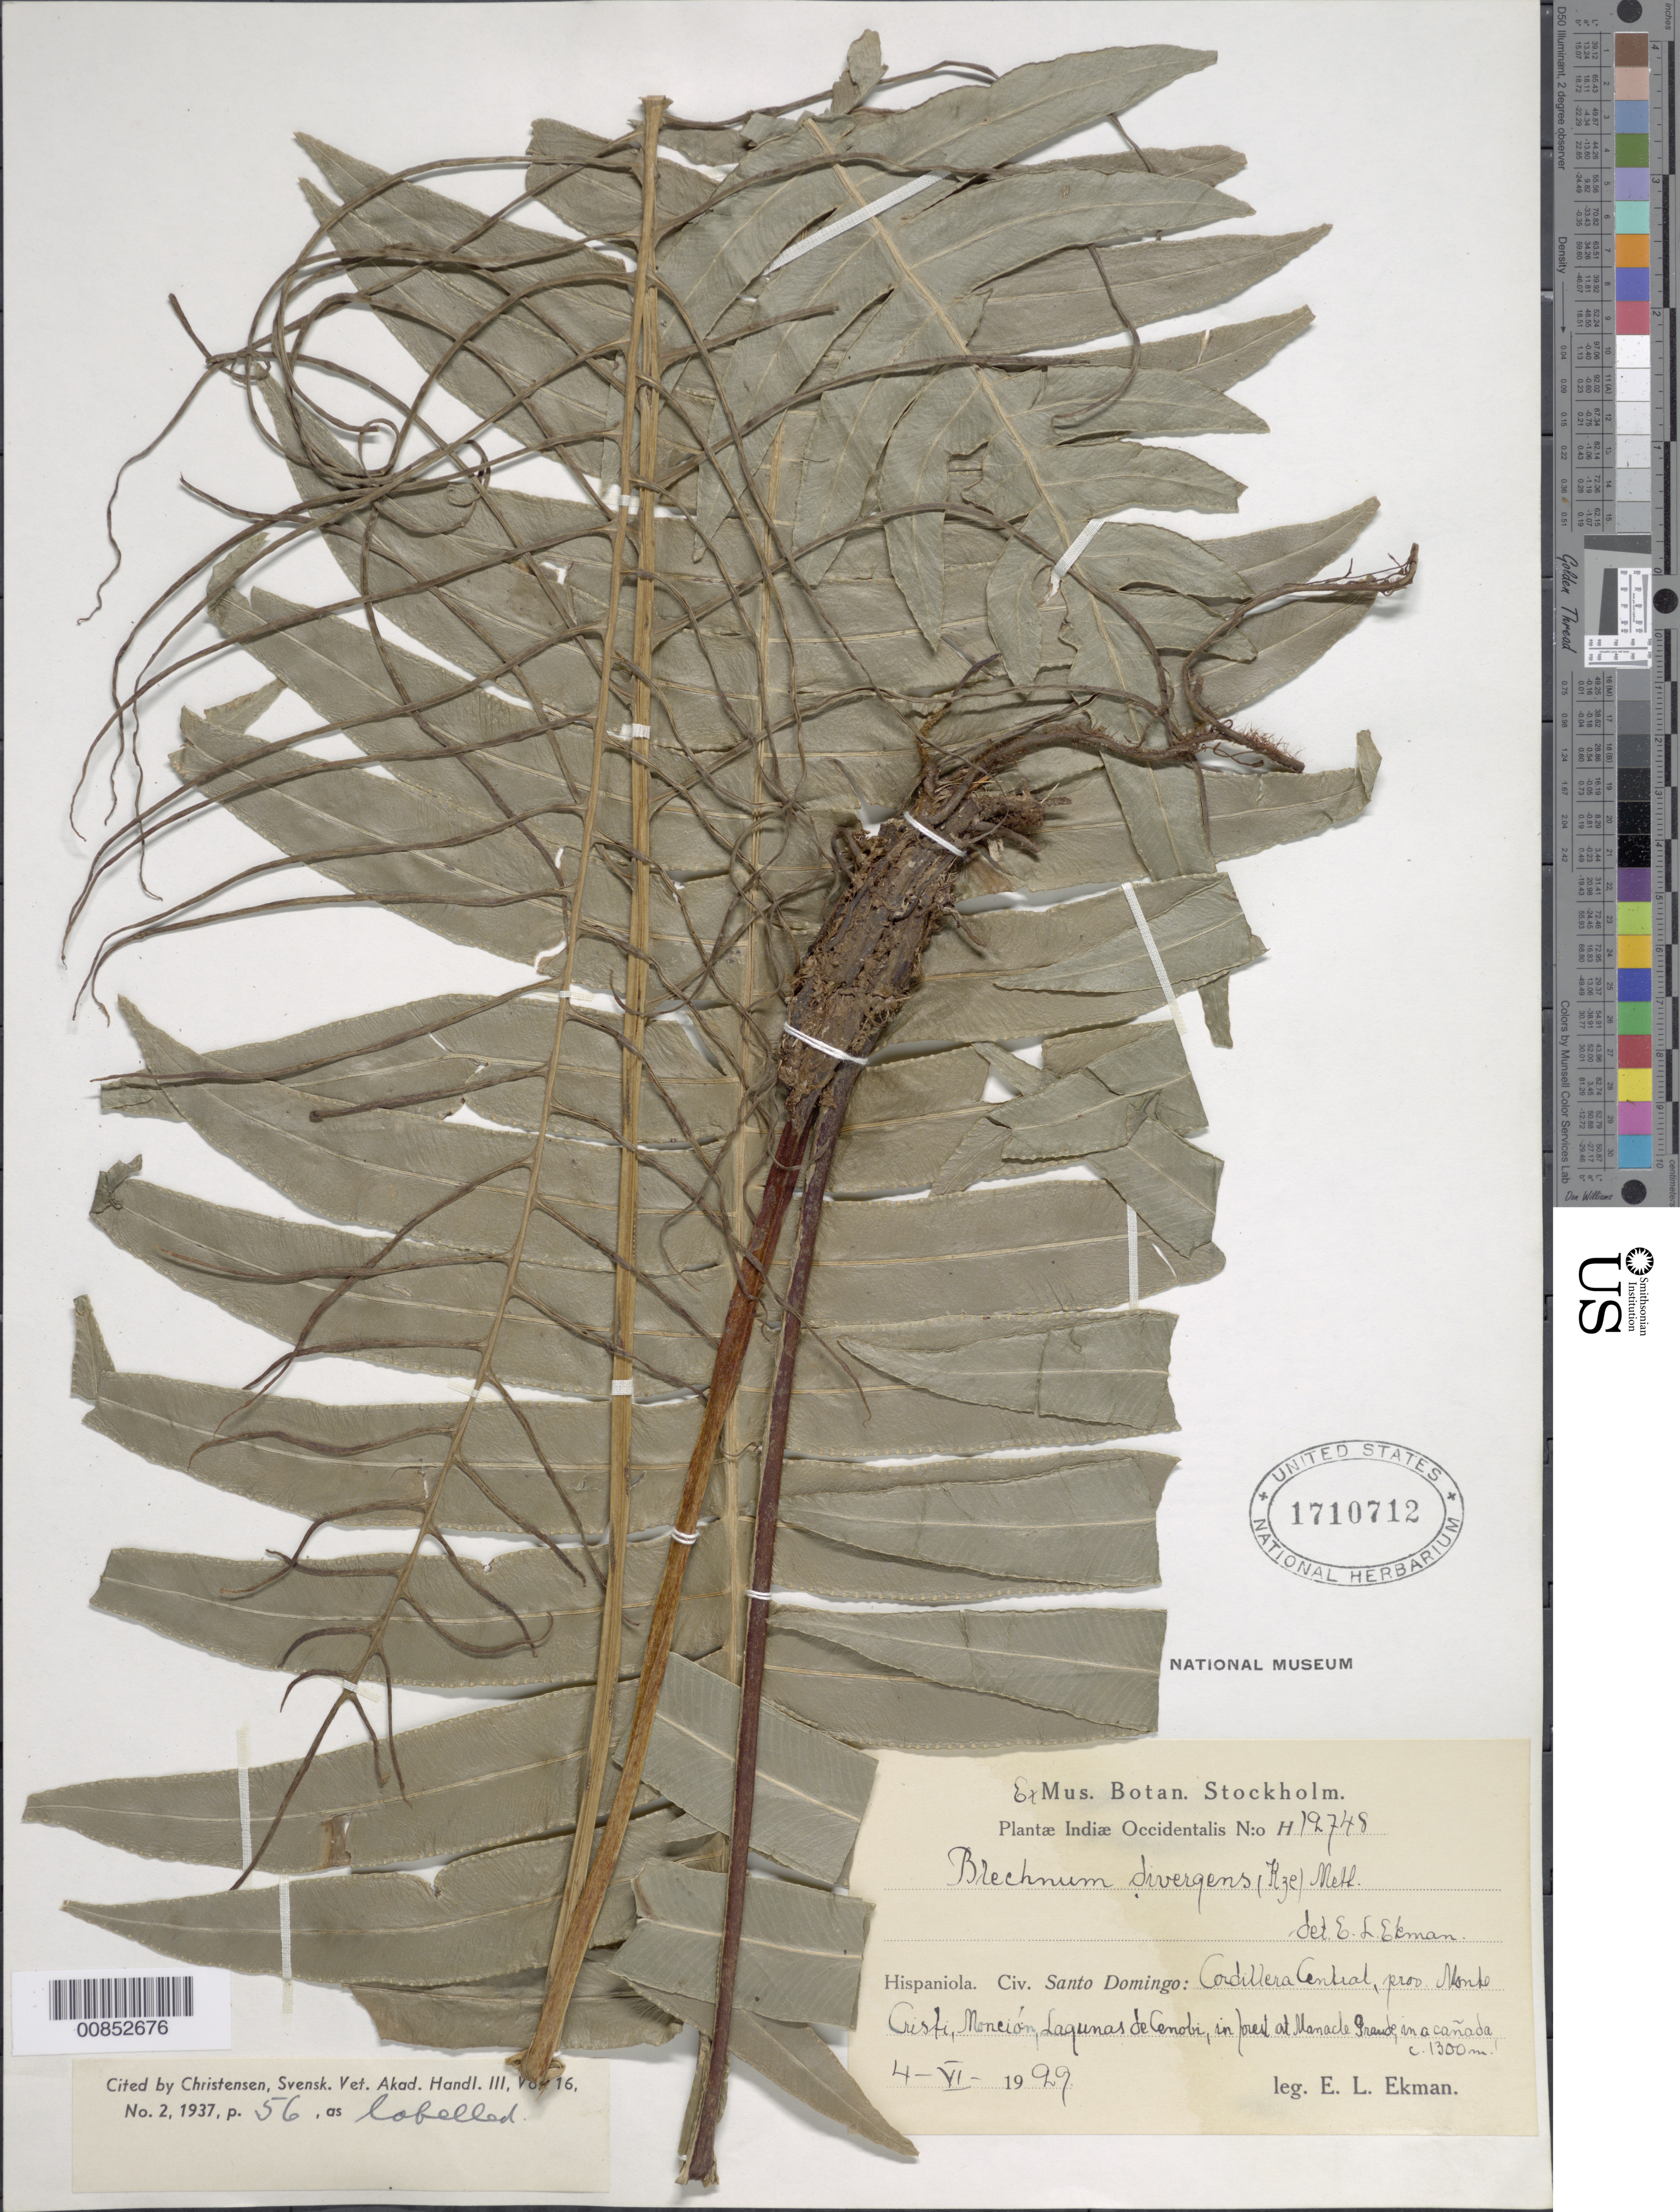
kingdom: Plantae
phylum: Tracheophyta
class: Polypodiopsida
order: Polypodiales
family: Blechnaceae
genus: Blechnum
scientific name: Blechnum exaltatum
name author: (Fée) Duek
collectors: E. L. Ekman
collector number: H 12748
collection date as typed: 04 Jun 1929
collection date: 1929-06-04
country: Dominican Republic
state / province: Monte Cristi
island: Hispaniola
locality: Cordillera Central, Monción, Lagunas de Cenobi, at Manacle Grande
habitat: Forest, in a cañada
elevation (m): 1300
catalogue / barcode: US 1710712